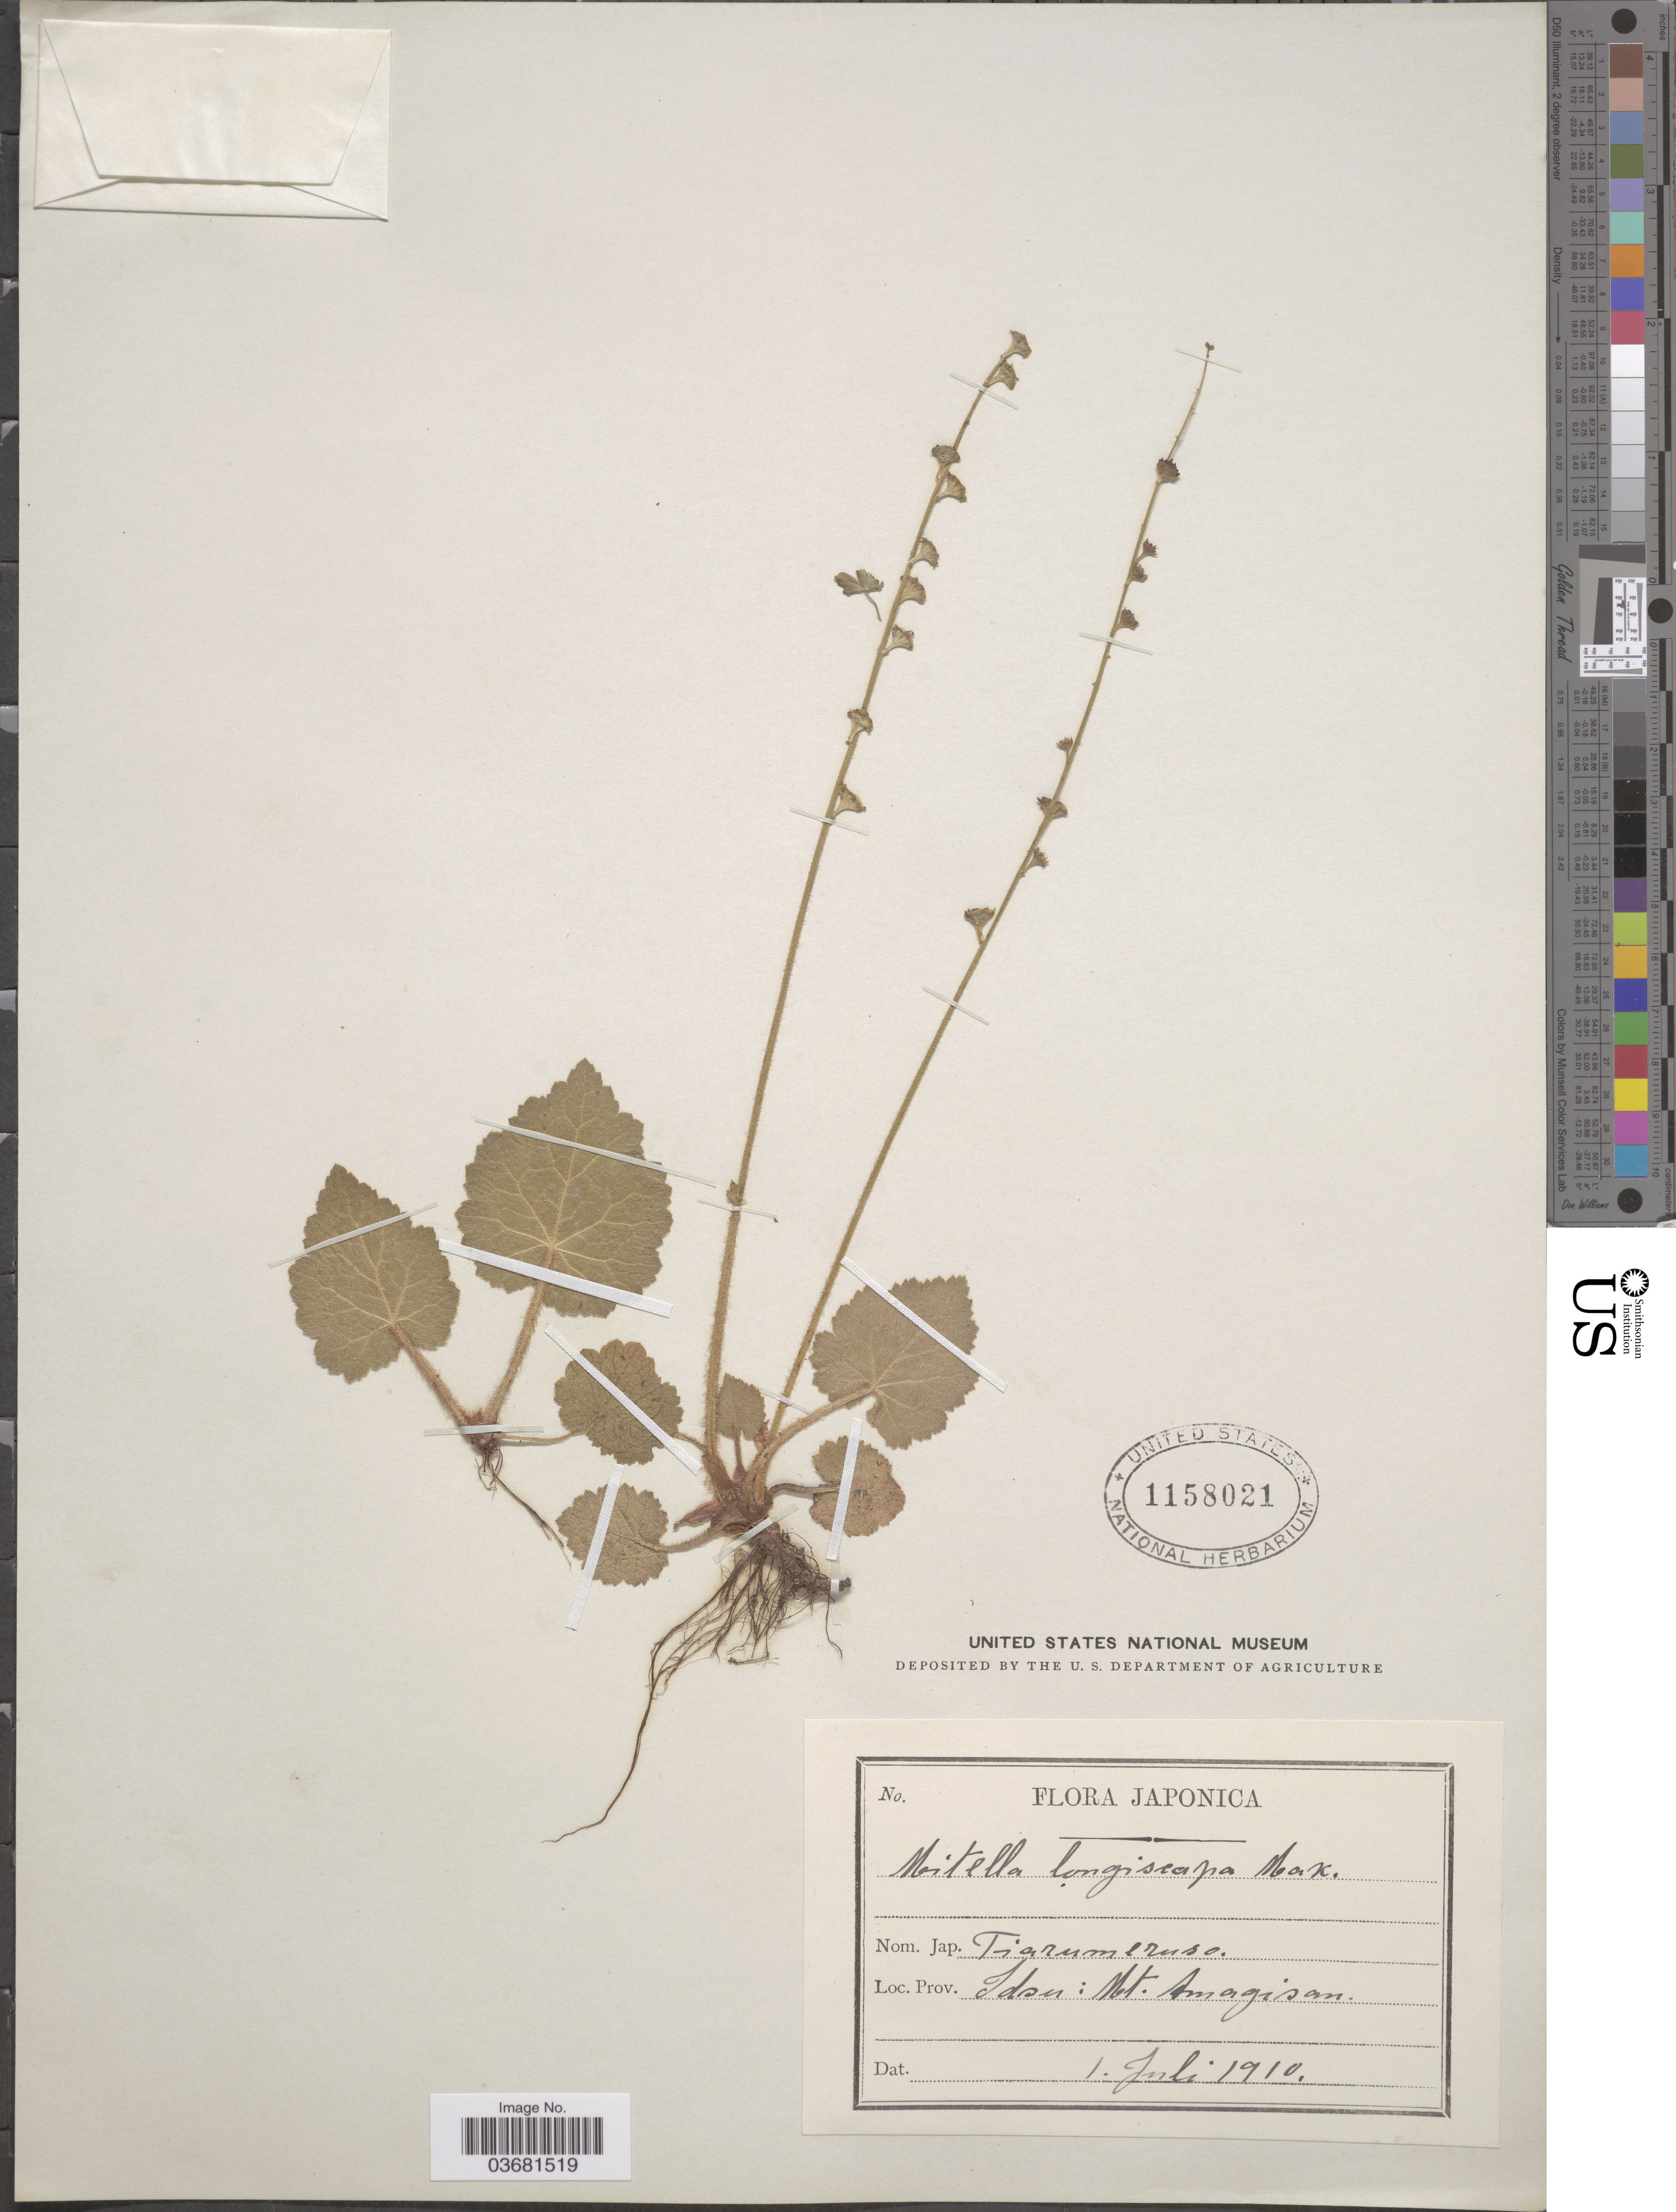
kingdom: Plantae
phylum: Tracheophyta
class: Magnoliopsida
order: Saxifragales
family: Saxifragaceae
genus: Mitella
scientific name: Mitella longiscapa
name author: Makino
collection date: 1910-07-01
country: Japan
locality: Prov. Idsu: Mt. Amagisan.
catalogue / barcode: US 1158021